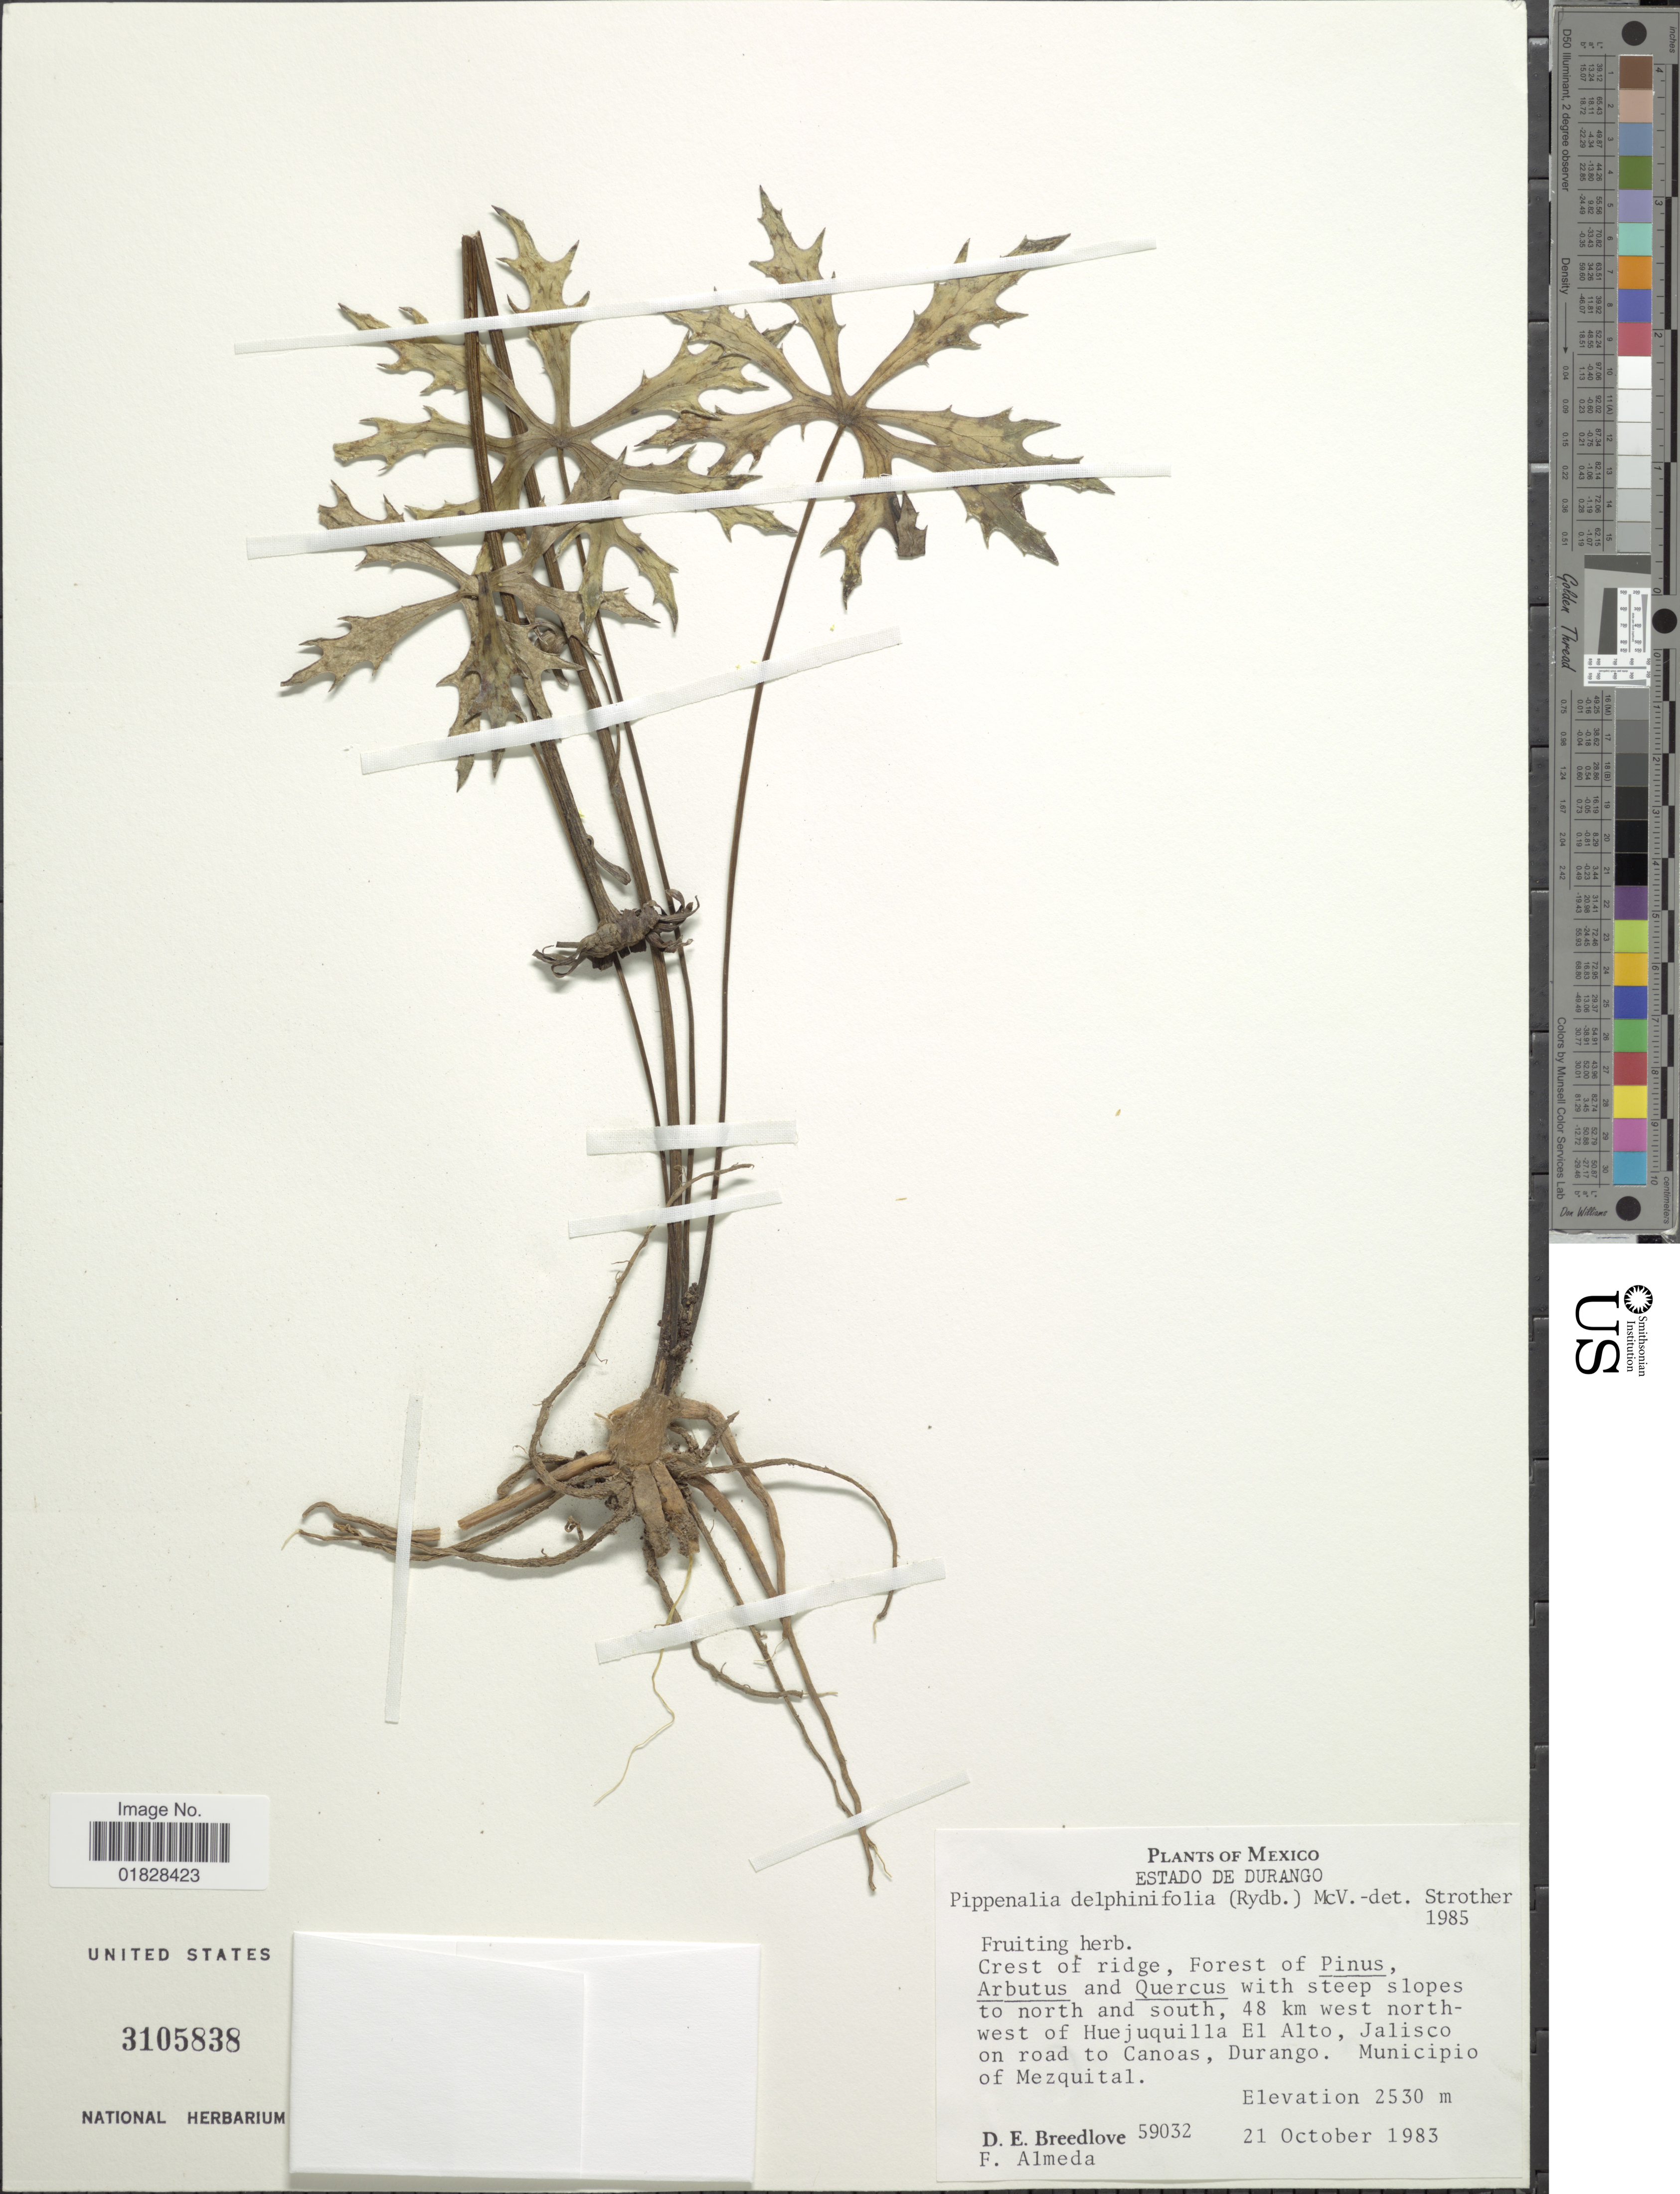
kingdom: Plantae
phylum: Tracheophyta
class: Magnoliopsida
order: Asterales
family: Asteraceae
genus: Pippenalia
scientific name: Pippenalia delphinifolia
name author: (Rydb.) McVaugh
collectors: D. E. Breedlove & F. Almeda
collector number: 59032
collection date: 1983-10-21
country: Mexico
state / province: Durango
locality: Estado de Durango. With steep slopes to north and south, 48 km west north-west of Huejuquilla El Alto, Jalisco on road to Canoas, Durango. Municipio of Mezquital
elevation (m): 2530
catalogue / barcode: US 3105838